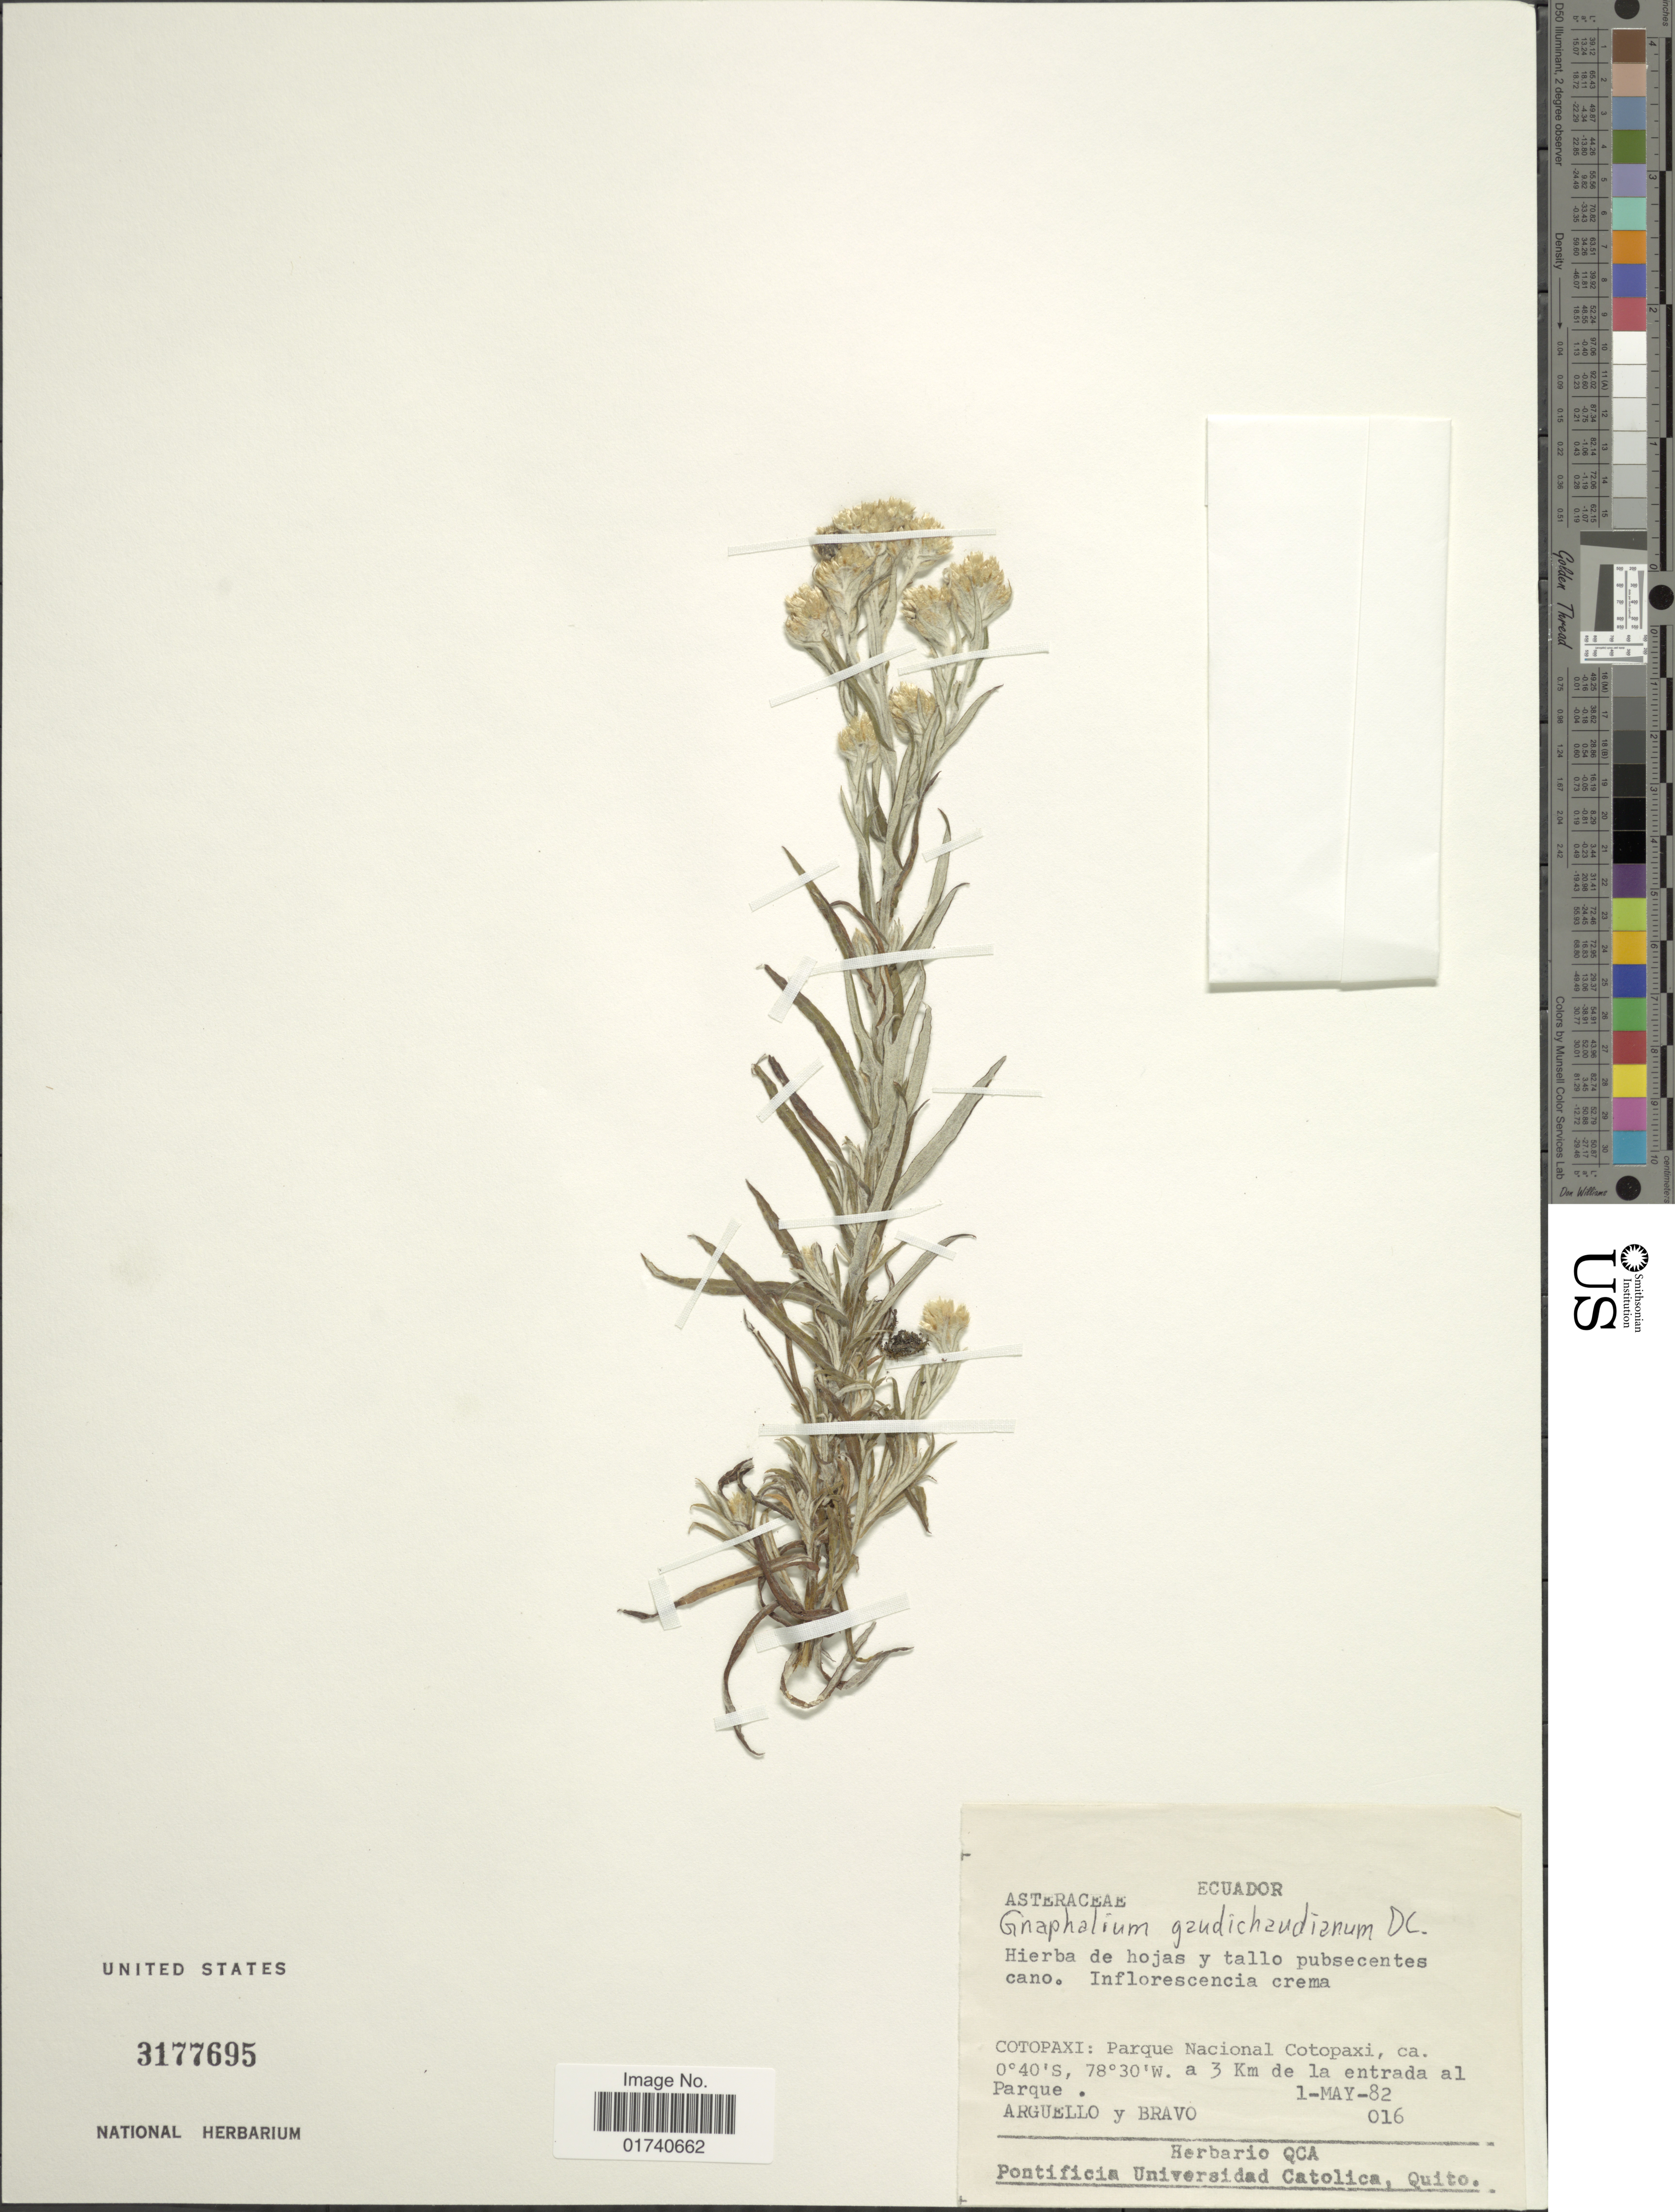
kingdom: Plantae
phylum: Tracheophyta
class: Magnoliopsida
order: Asterales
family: Asteraceae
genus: Pseudognaphalium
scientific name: Pseudognaphalium gaudichaudianum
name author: (DC.) Anderb.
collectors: Arguello & Bravo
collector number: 016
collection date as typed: Transcribed d/m/y: 1/5/82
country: Ecuador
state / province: Cotopaxi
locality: Parque Nacional Cotopaxi. a 3 km de la entrada al Parque.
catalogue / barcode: US 3177695